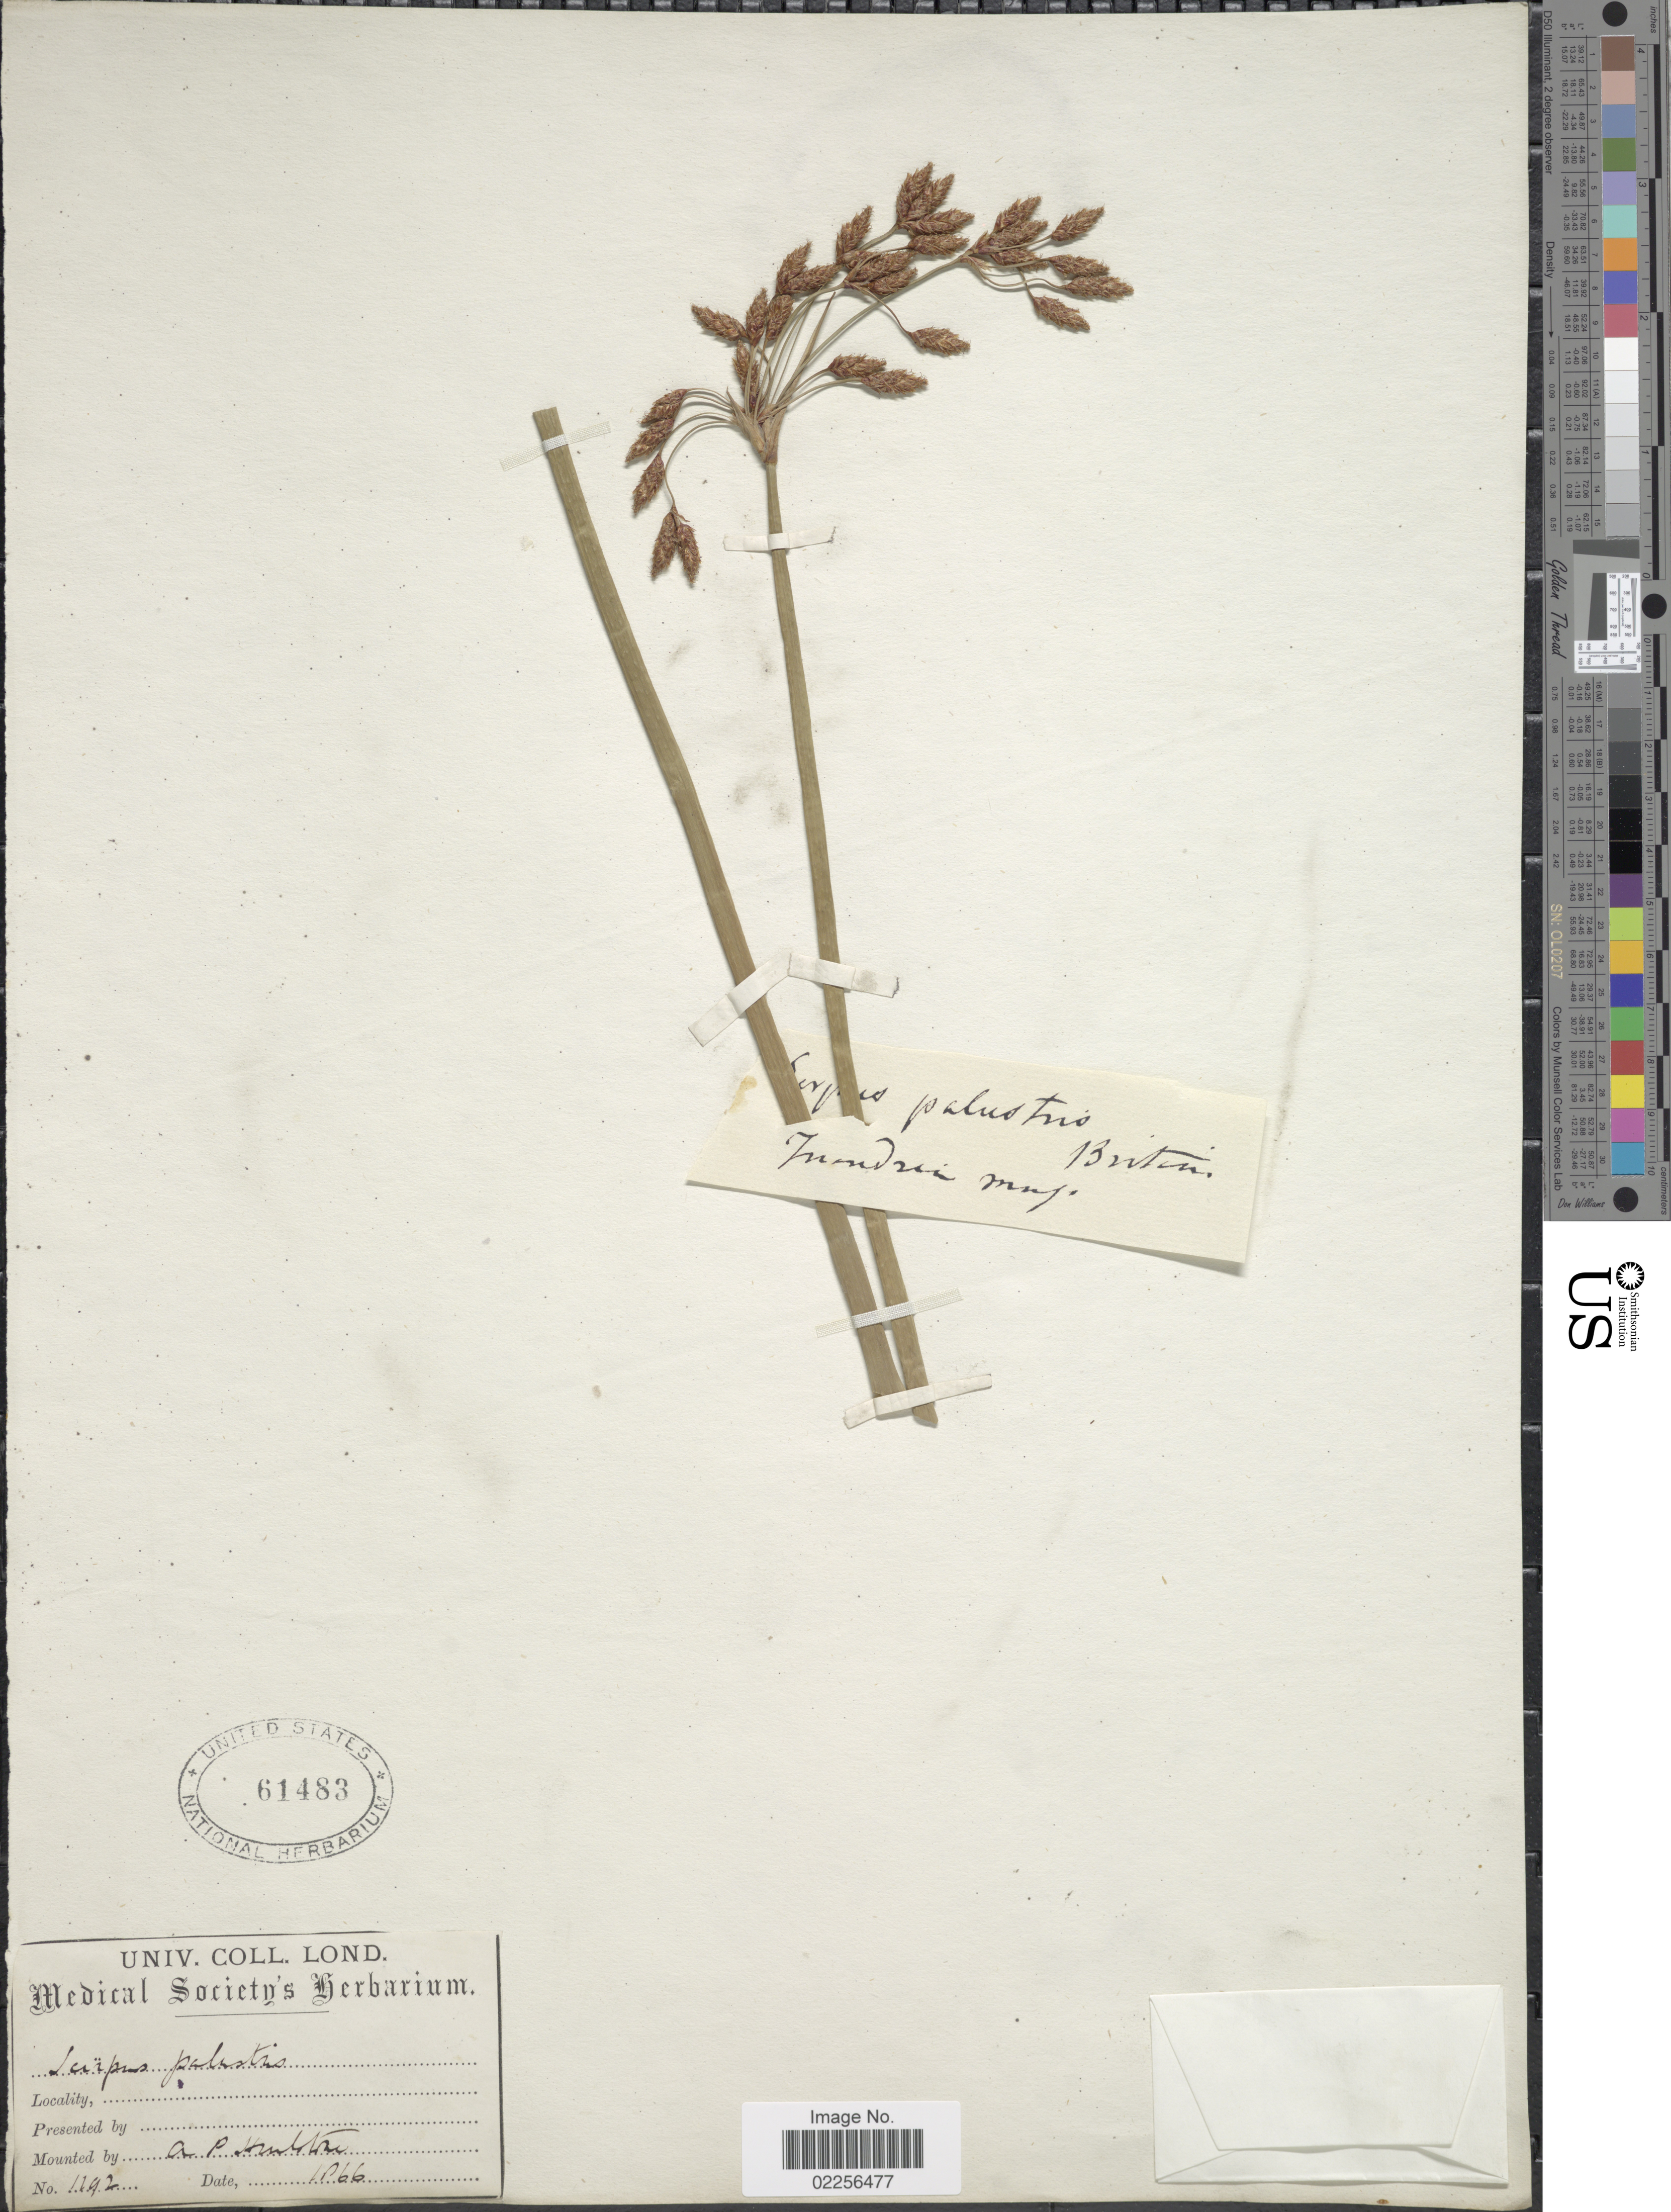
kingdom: Plantae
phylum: Tracheophyta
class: Liliopsida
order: Poales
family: Cyperaceae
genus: Schoenoplectus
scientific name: Schoenoplectus sp.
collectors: ex herb. Univ. Coll. Lond. Medical Society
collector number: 1292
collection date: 1866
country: United Kingdom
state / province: England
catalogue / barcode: US 61483